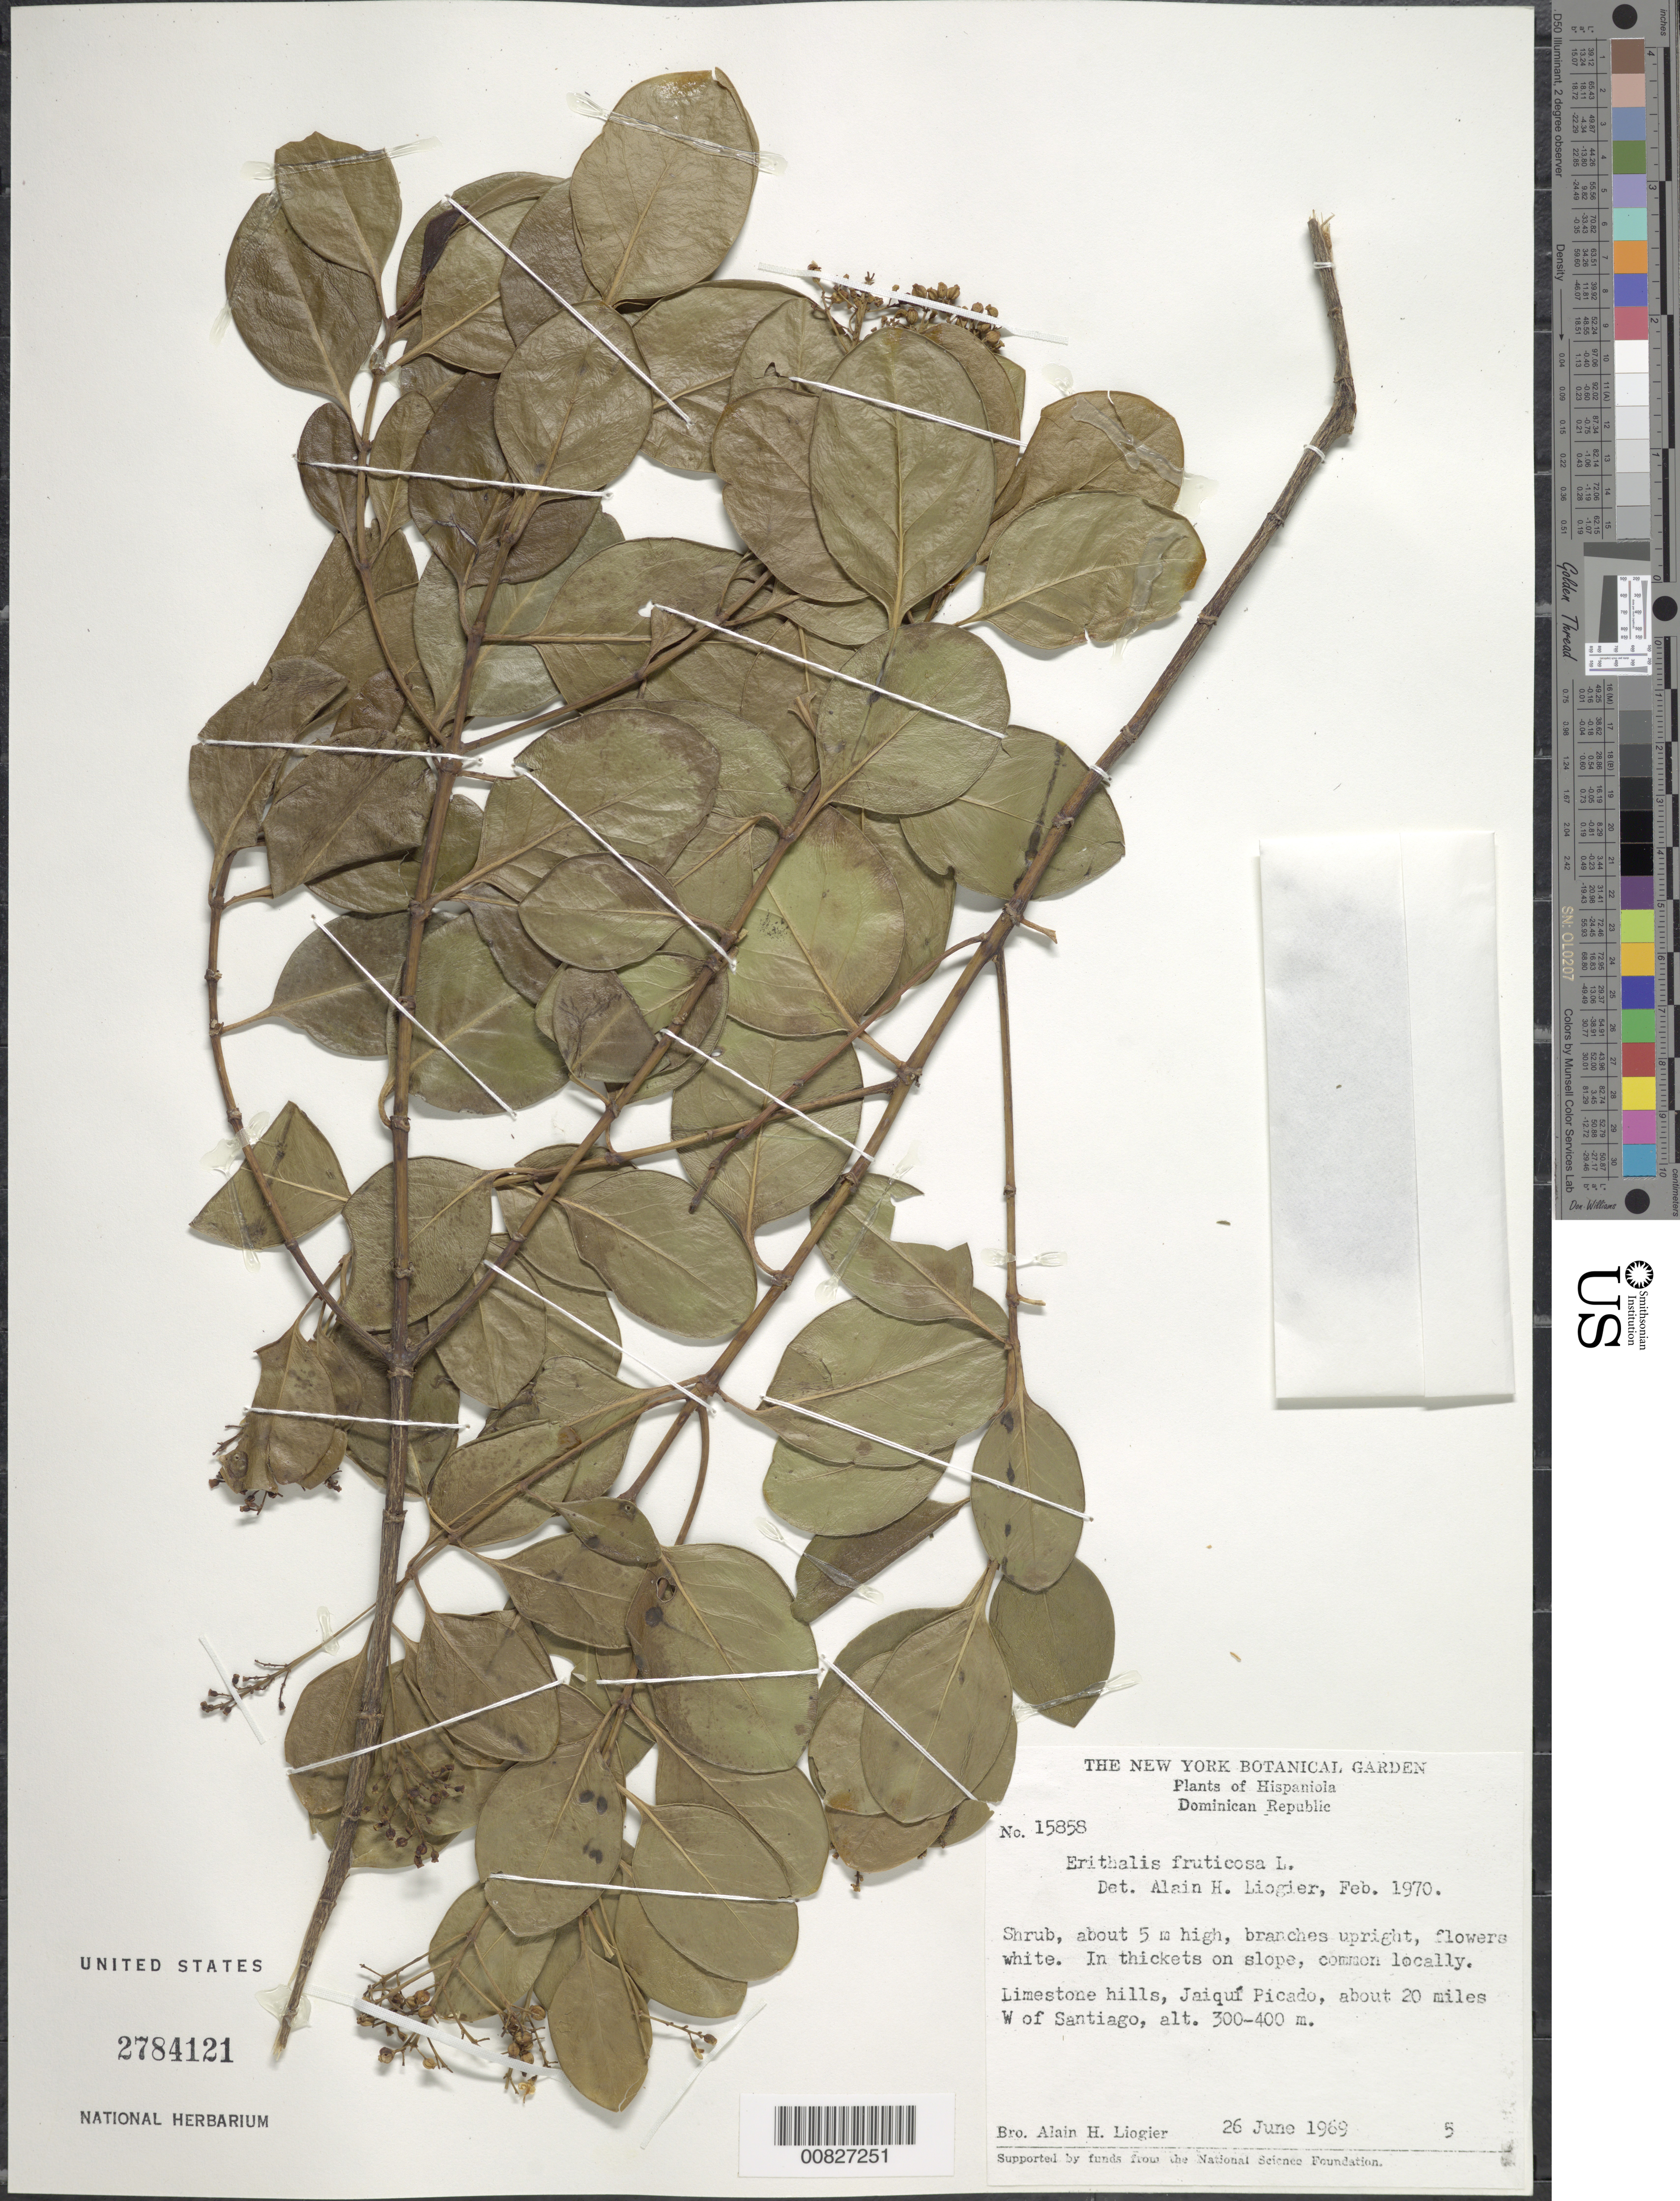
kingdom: Plantae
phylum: Tracheophyta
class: Magnoliopsida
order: Gentianales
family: Rubiaceae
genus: Erithalis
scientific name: Erithalis fruticosa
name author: L.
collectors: A. H. Liogier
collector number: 15858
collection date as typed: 26 Jun 1969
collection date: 1969-06-26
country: Dominican Republic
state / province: Santiago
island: Hispaniola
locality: Jaiquí Picado, about 20 miles W of Santiago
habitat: In thickets on slope of limestone hill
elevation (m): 300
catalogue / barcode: US 2784121